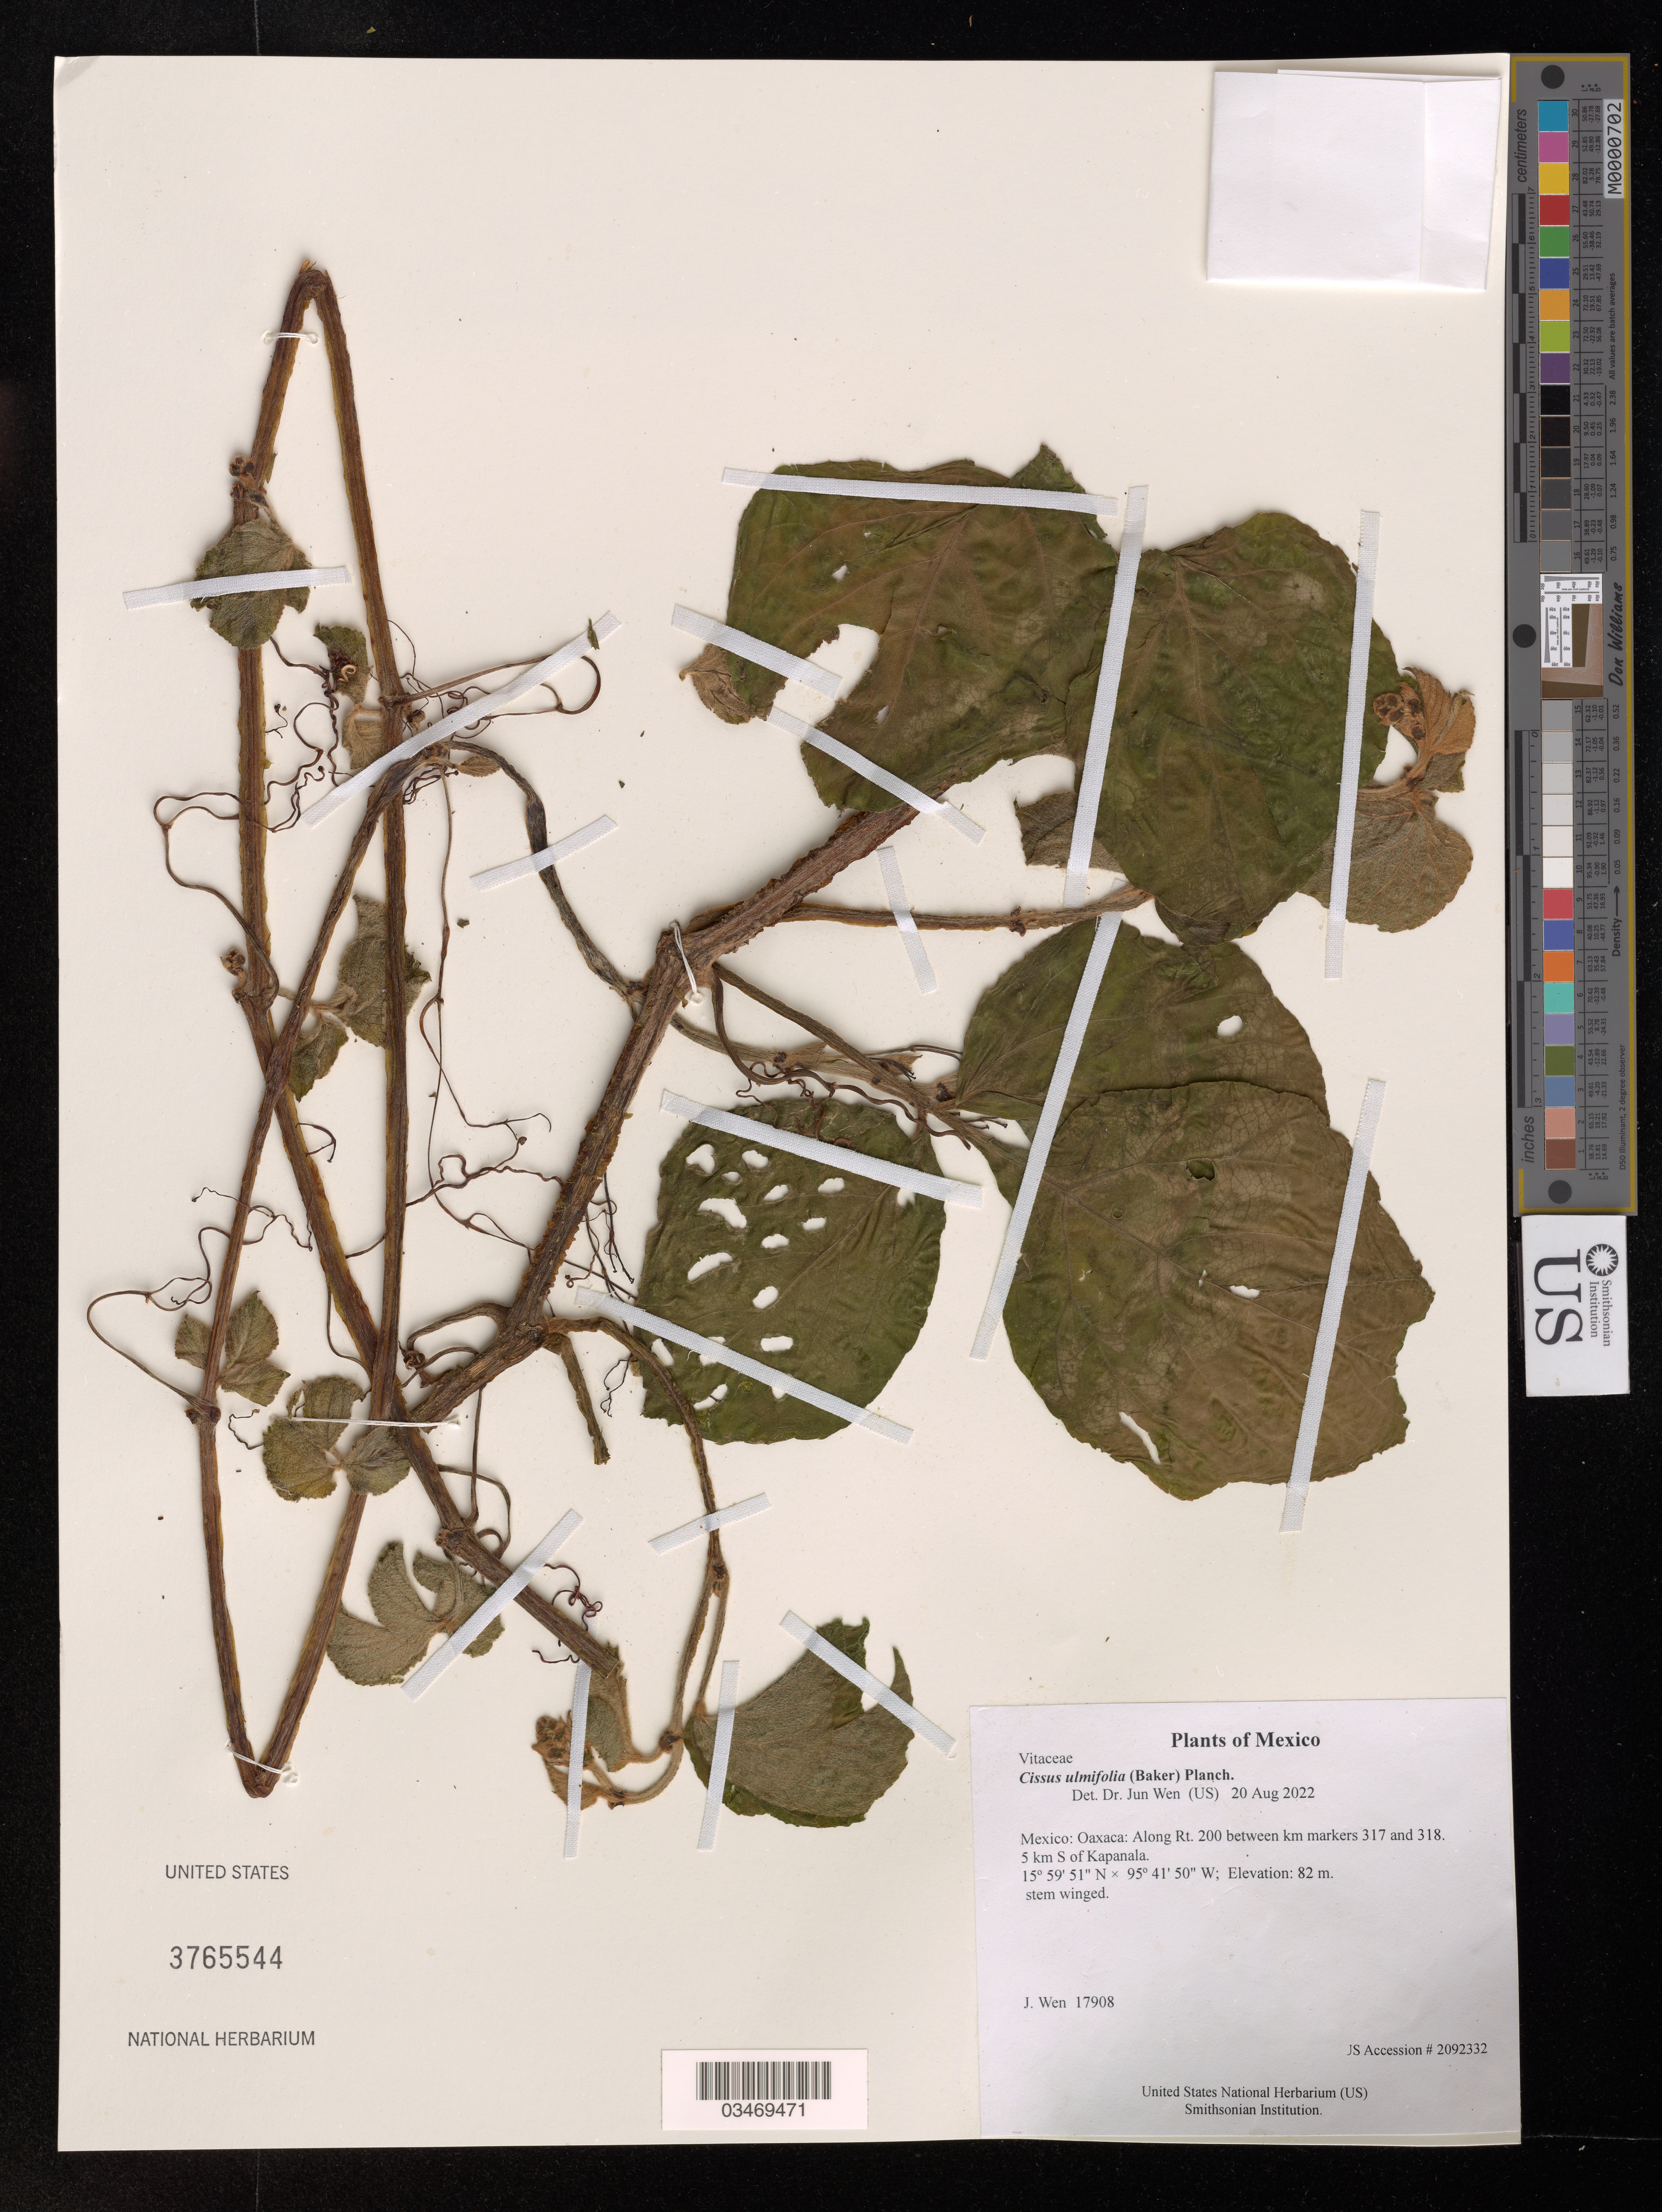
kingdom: Plantae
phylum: Tracheophyta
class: Magnoliopsida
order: Vitales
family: Vitaceae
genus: Cissus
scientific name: Cissus ulmifolia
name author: (Baker) Planch.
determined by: Wen, Jun, (BOT), Smithsonian Institution - National Museum of Natural History (UNITED STATES)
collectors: J. Wen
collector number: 17908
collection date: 2022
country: Mexico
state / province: Oaxaca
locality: Along Rt. 200 between km markers 317 and 318. 5 km S of Kapanala.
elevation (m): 82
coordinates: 15 5951 N, 95 4150 W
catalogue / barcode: US 3765544